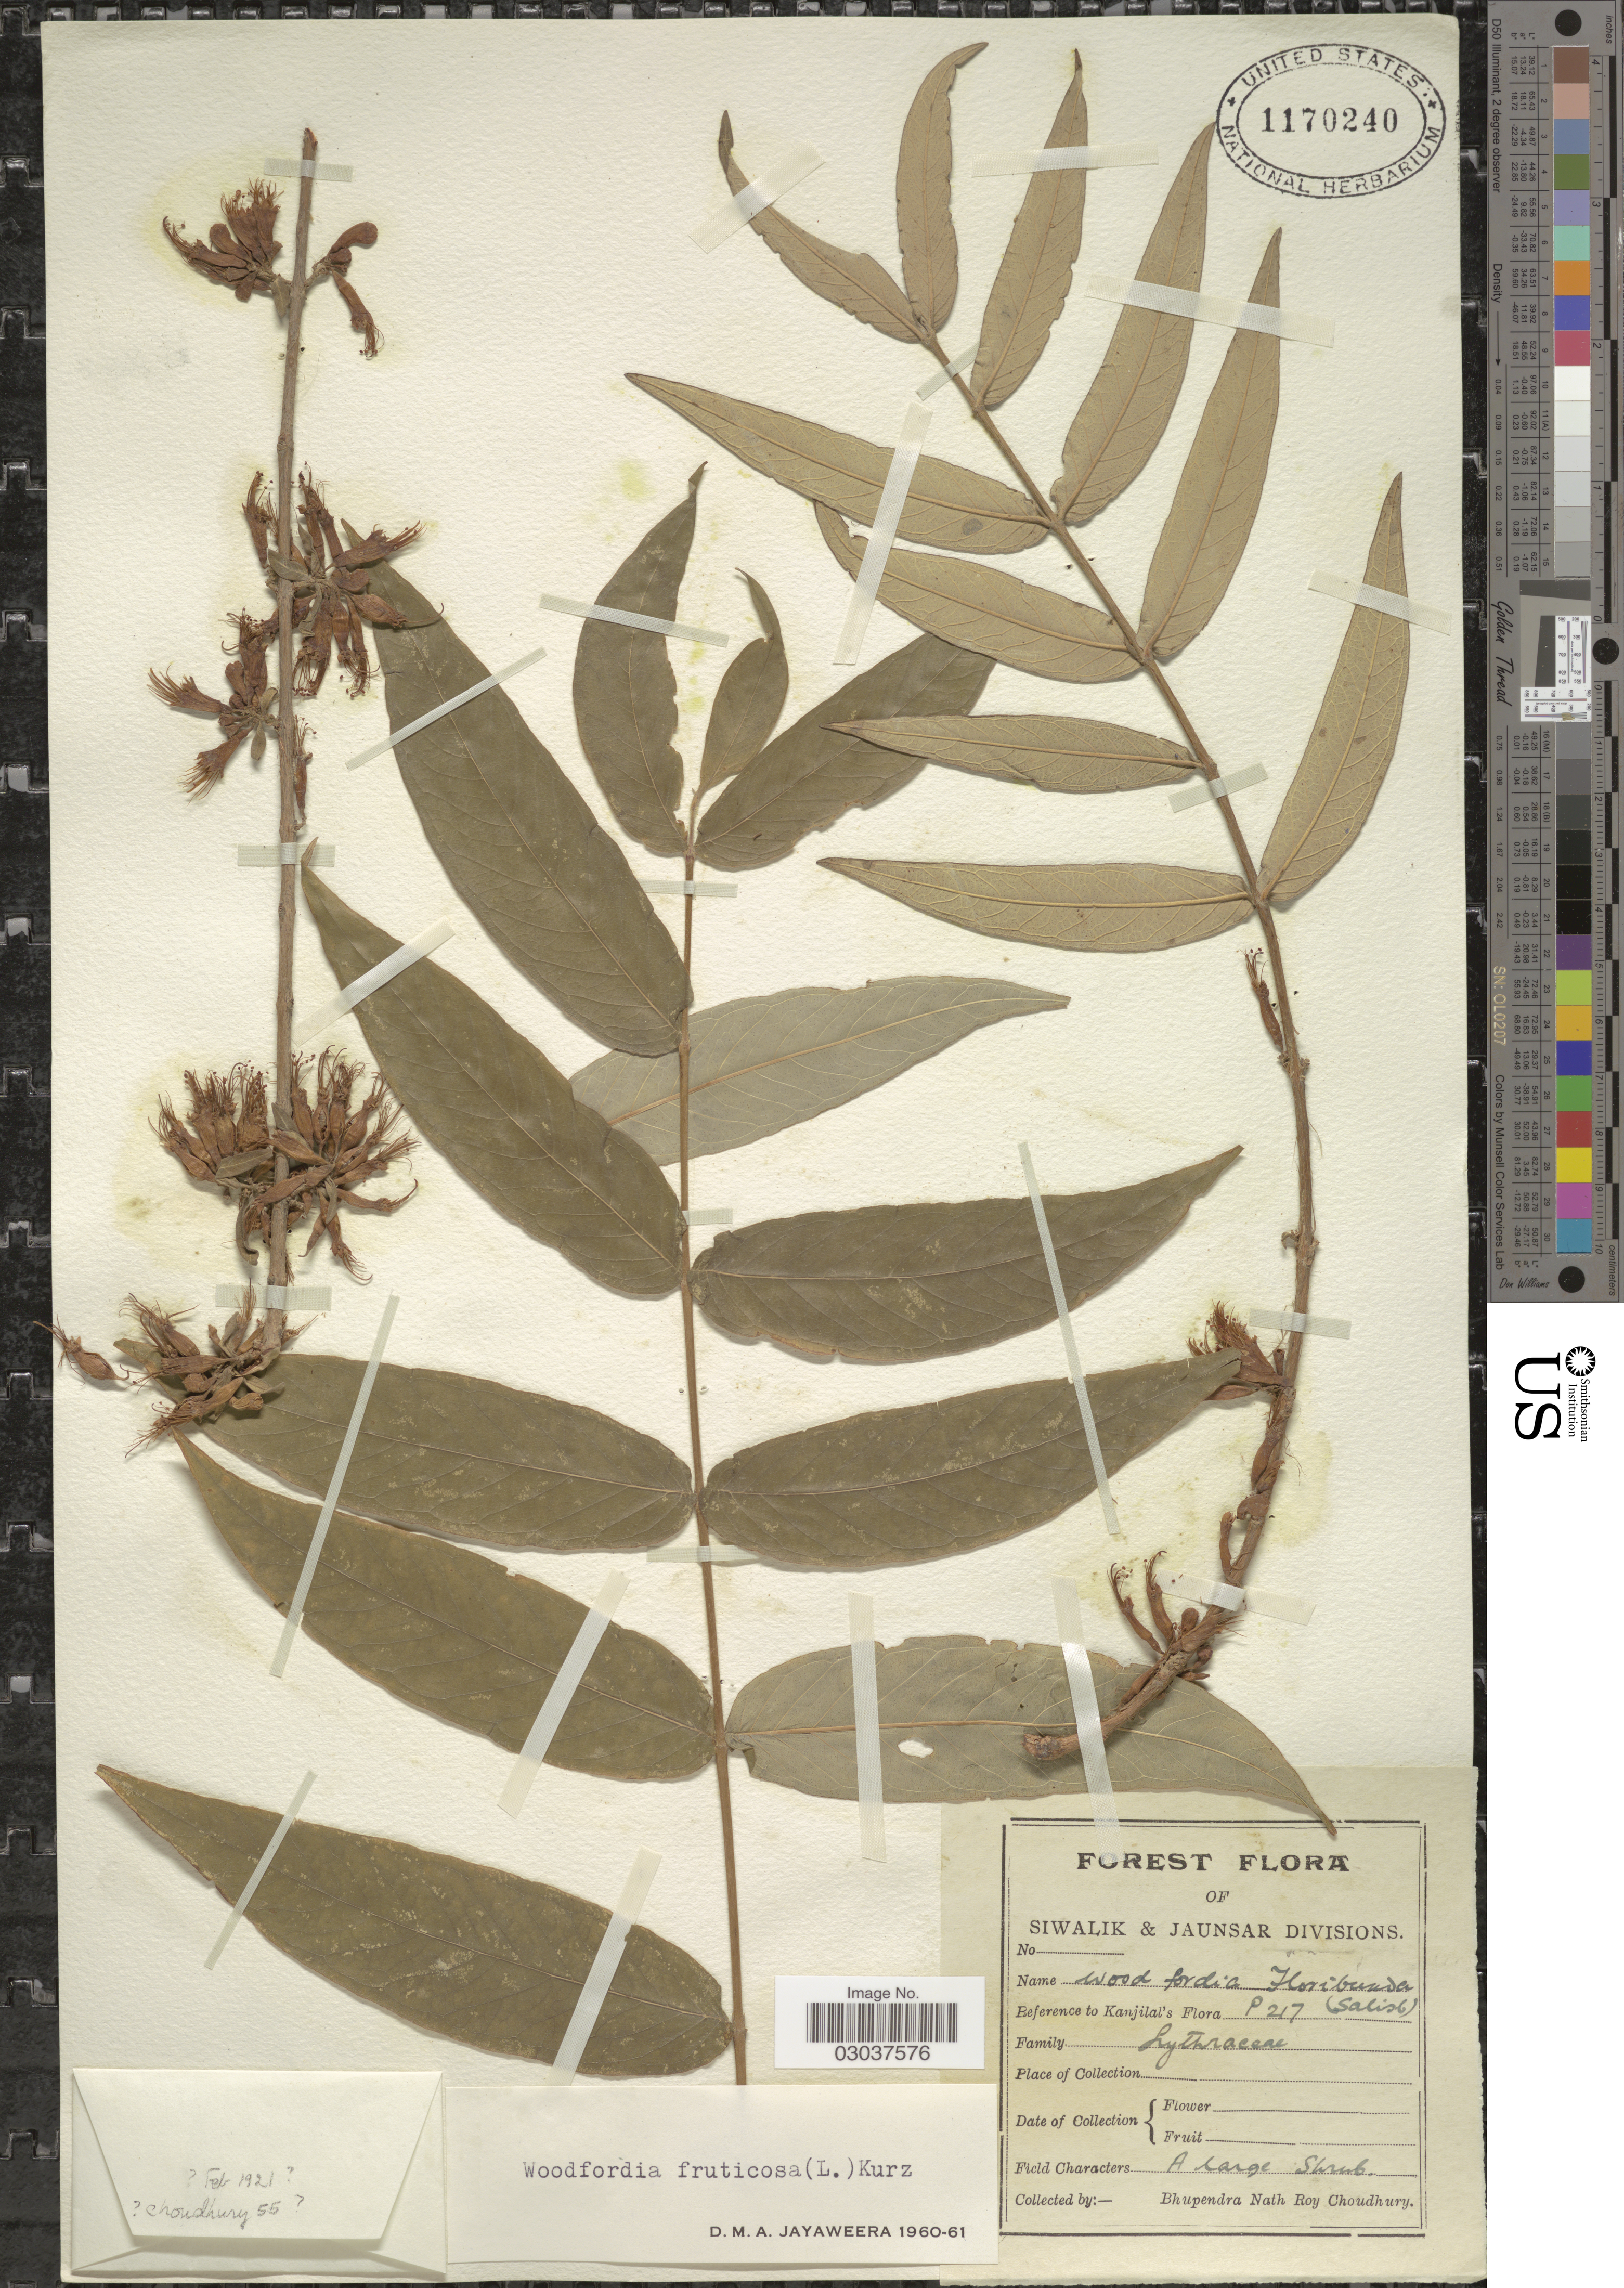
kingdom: Plantae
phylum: Tracheophyta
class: Magnoliopsida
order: Myrtales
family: Lythraceae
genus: Woodfordia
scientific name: Woodfordia fruticosa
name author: (L.) Kurz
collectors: B. Choudhury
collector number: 55?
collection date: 1921-02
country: India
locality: Siwalik & Jaunsar Divisions.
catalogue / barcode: US 1170240